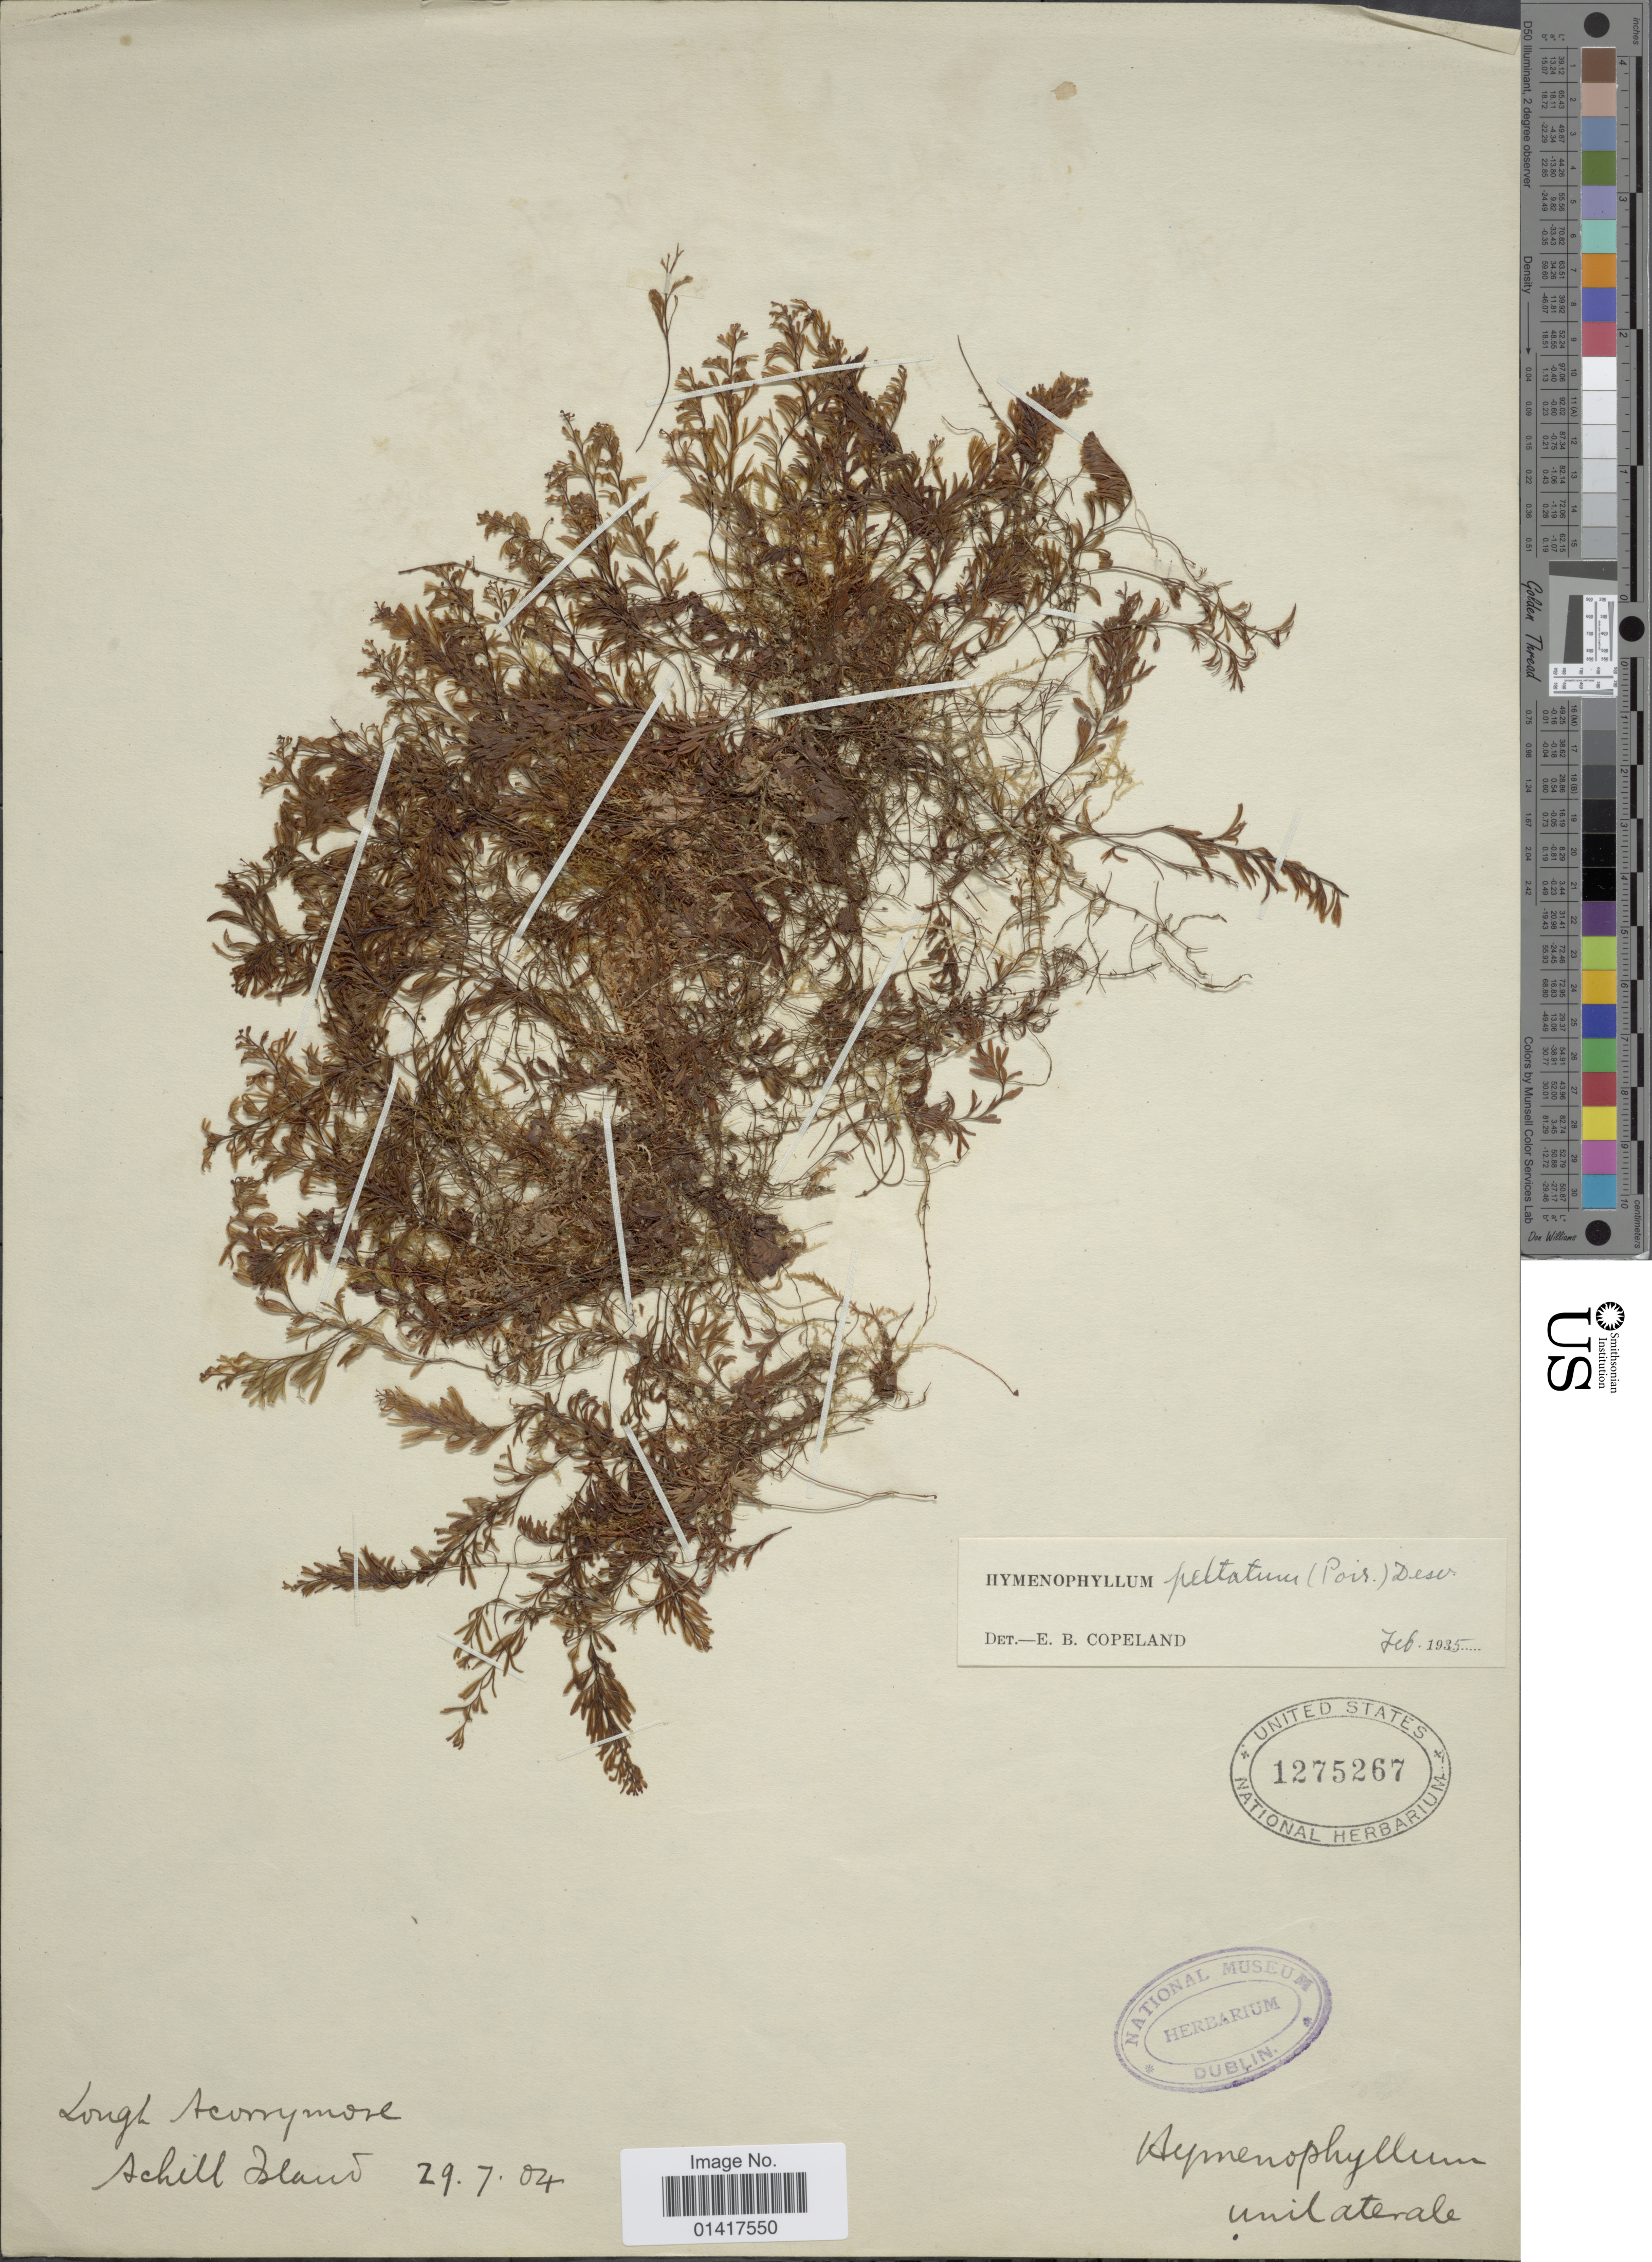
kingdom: Plantae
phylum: Tracheophyta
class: Polypodiopsida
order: Hymenophyllales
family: Hymenophyllaceae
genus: Hymenophyllum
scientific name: Hymenophyllum peltatum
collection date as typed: Transcribed d/m/y: 29/7/4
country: Ireland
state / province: Connaught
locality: Lough Acorrymore, Achill Island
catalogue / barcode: US 1275267